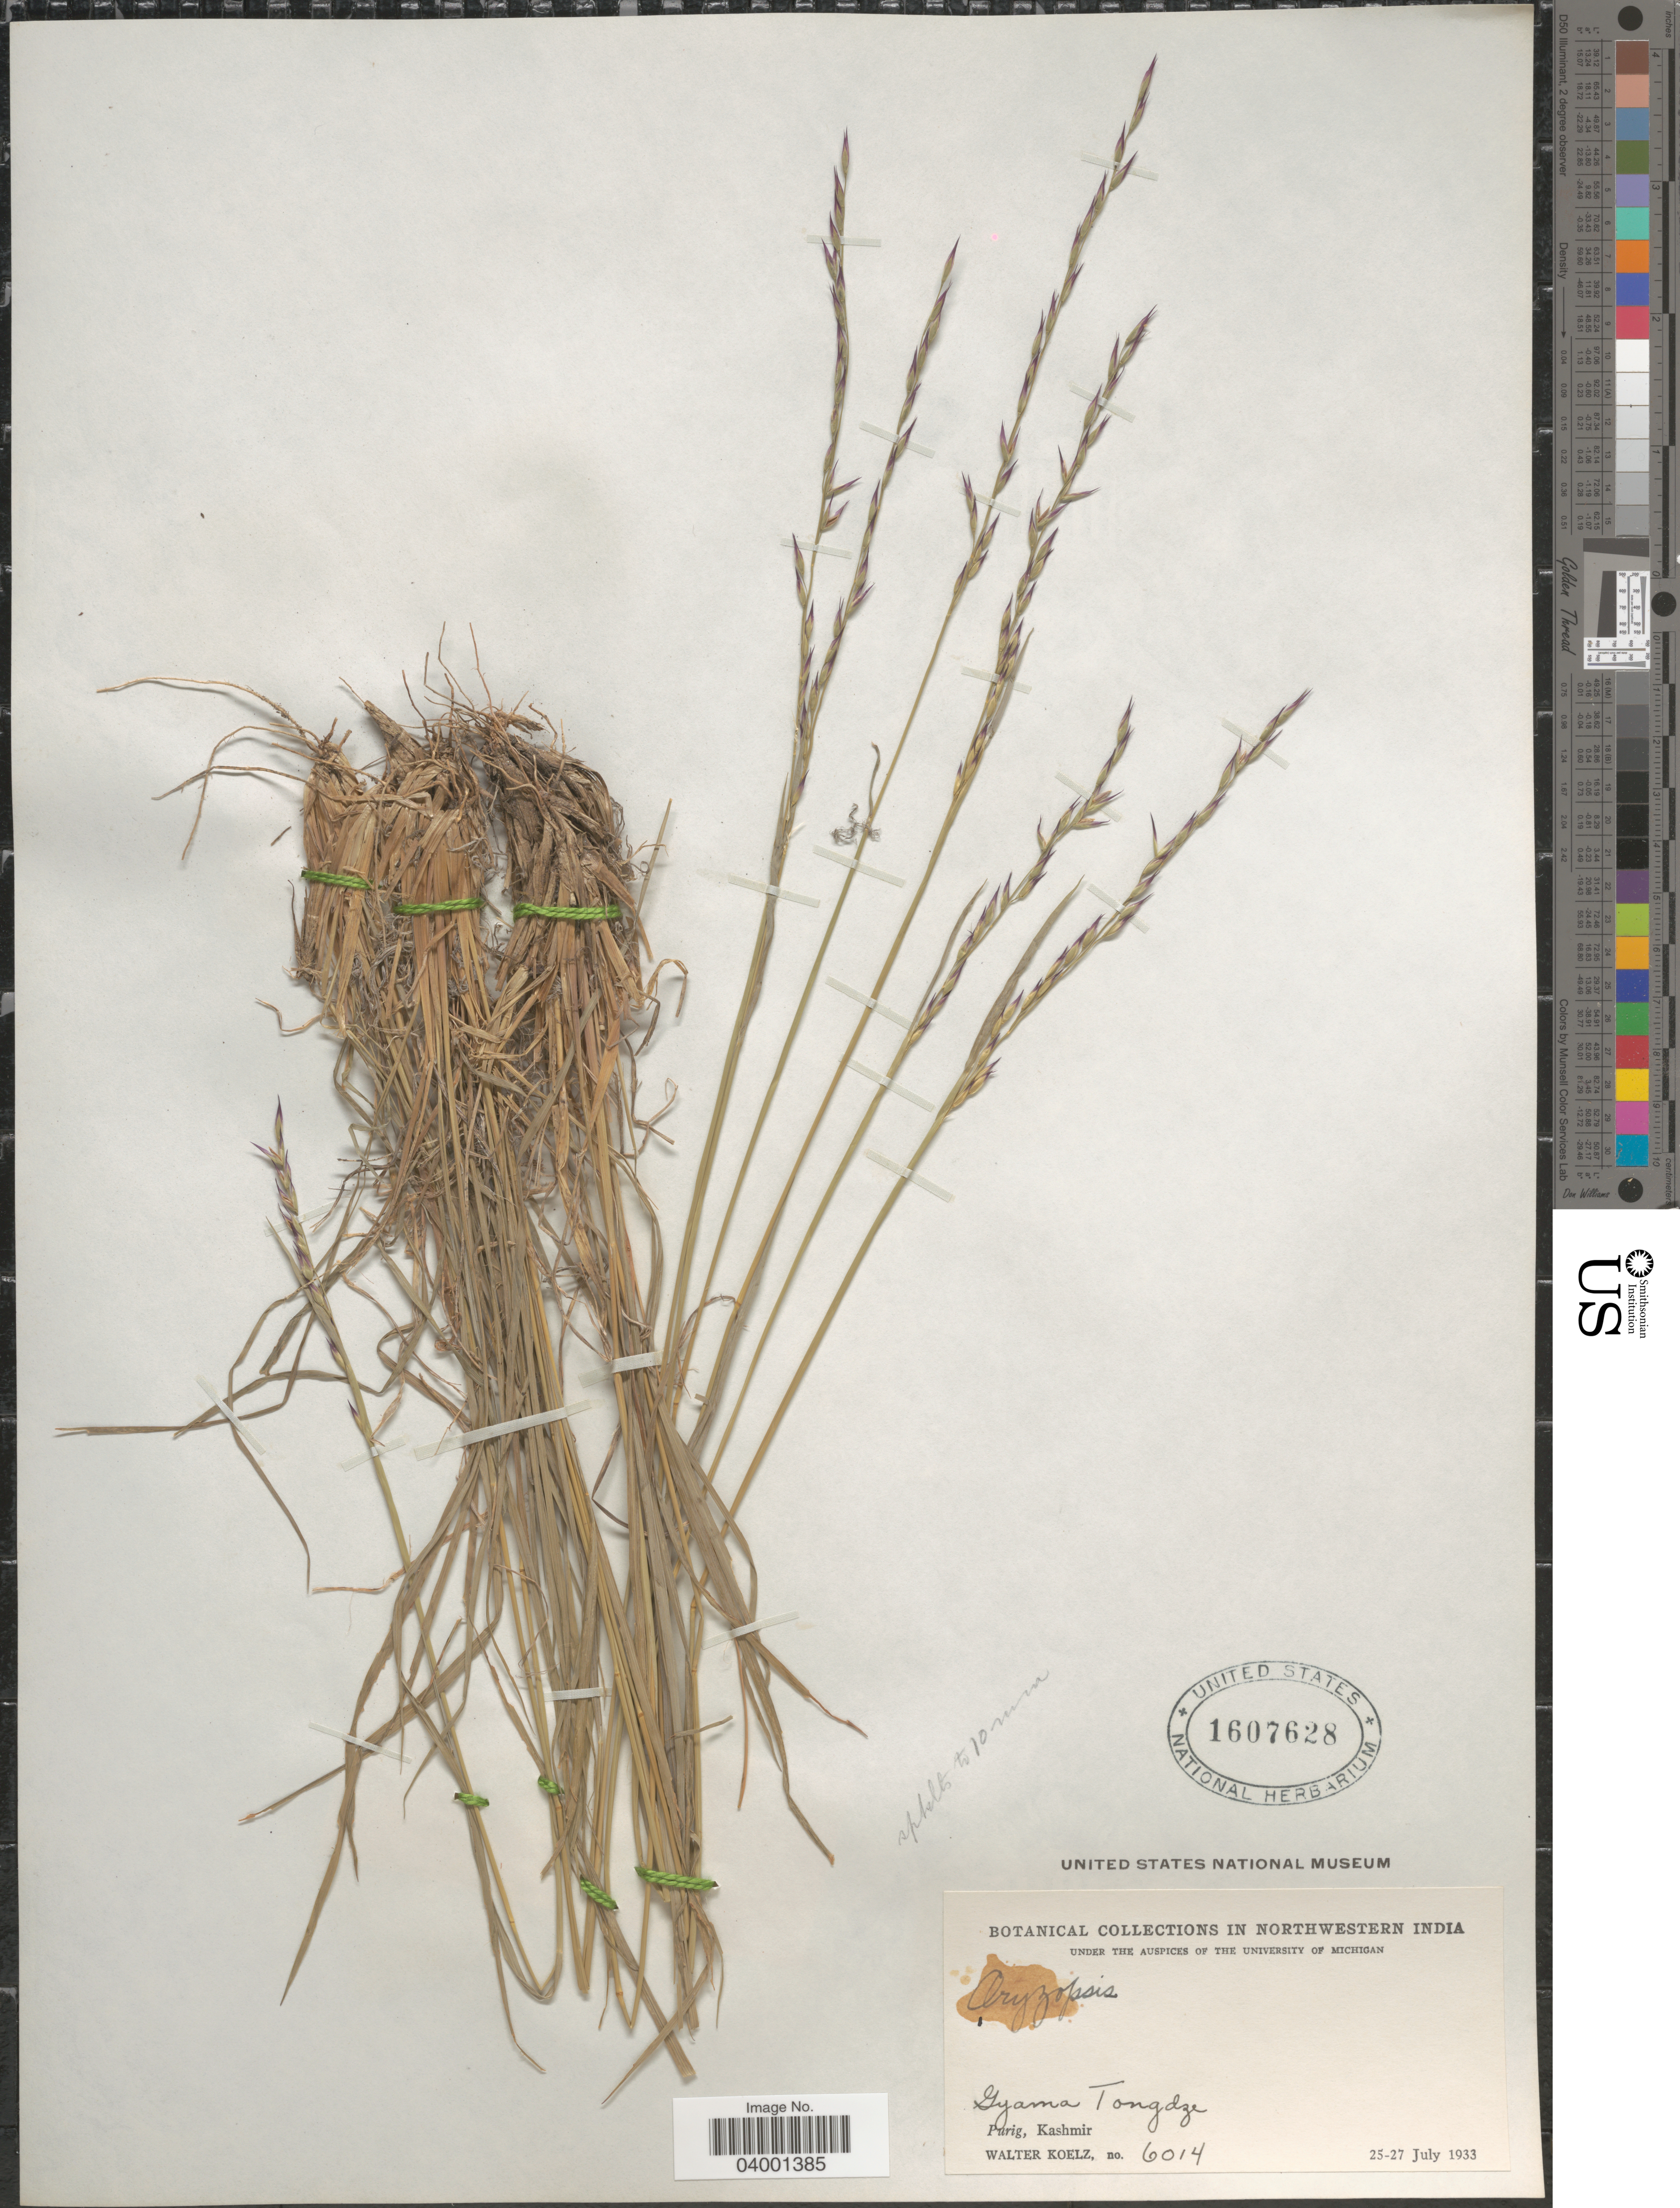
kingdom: Plantae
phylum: Tracheophyta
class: Liliopsida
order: Poales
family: Poaceae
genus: Piptatherum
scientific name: Piptatherum sp.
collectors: W. N. Koelz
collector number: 6014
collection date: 1933-07-25/1933-07-27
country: India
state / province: Jammu and Kashmir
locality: In Northwestern India. Purig, Kashmir.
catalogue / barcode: US 1607628